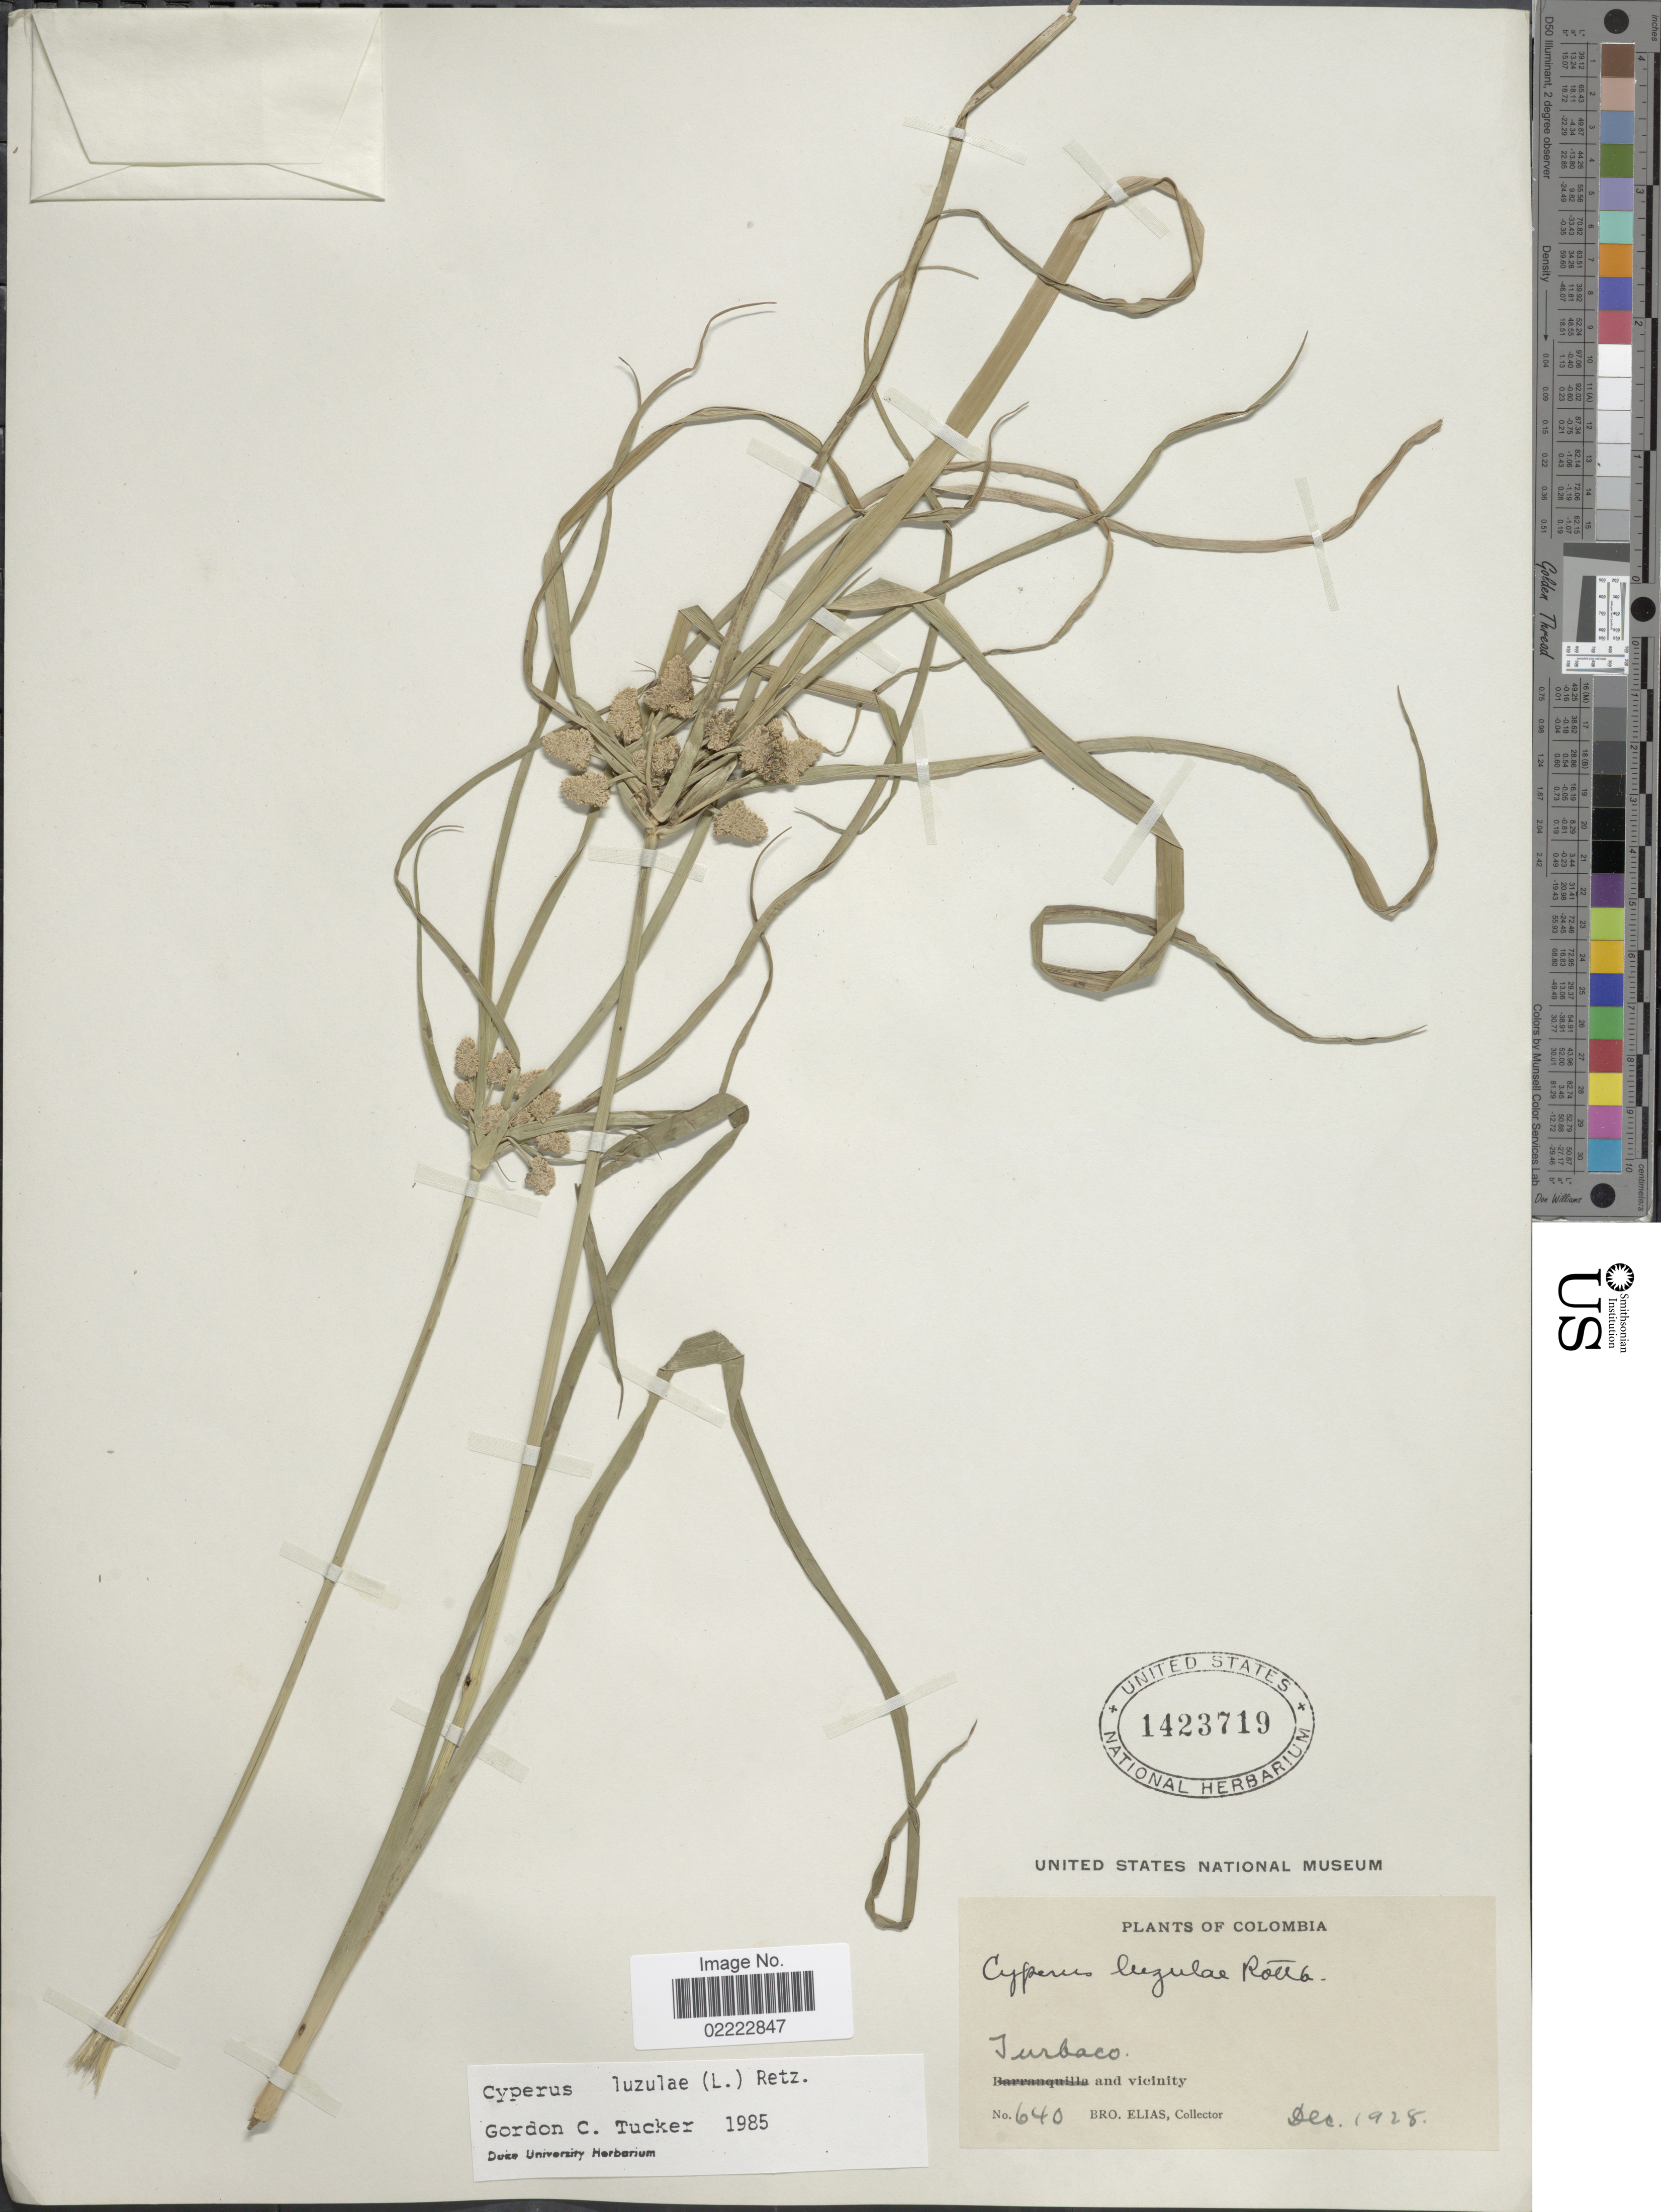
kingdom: Plantae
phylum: Tracheophyta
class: Liliopsida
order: Poales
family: Cyperaceae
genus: Cyperus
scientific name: Cyperus luzulae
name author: (L.) Rottb. ex Retz.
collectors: Bro. Elias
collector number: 640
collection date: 1928-12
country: Colombia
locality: Turbaco and vicinity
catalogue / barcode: US 1423719